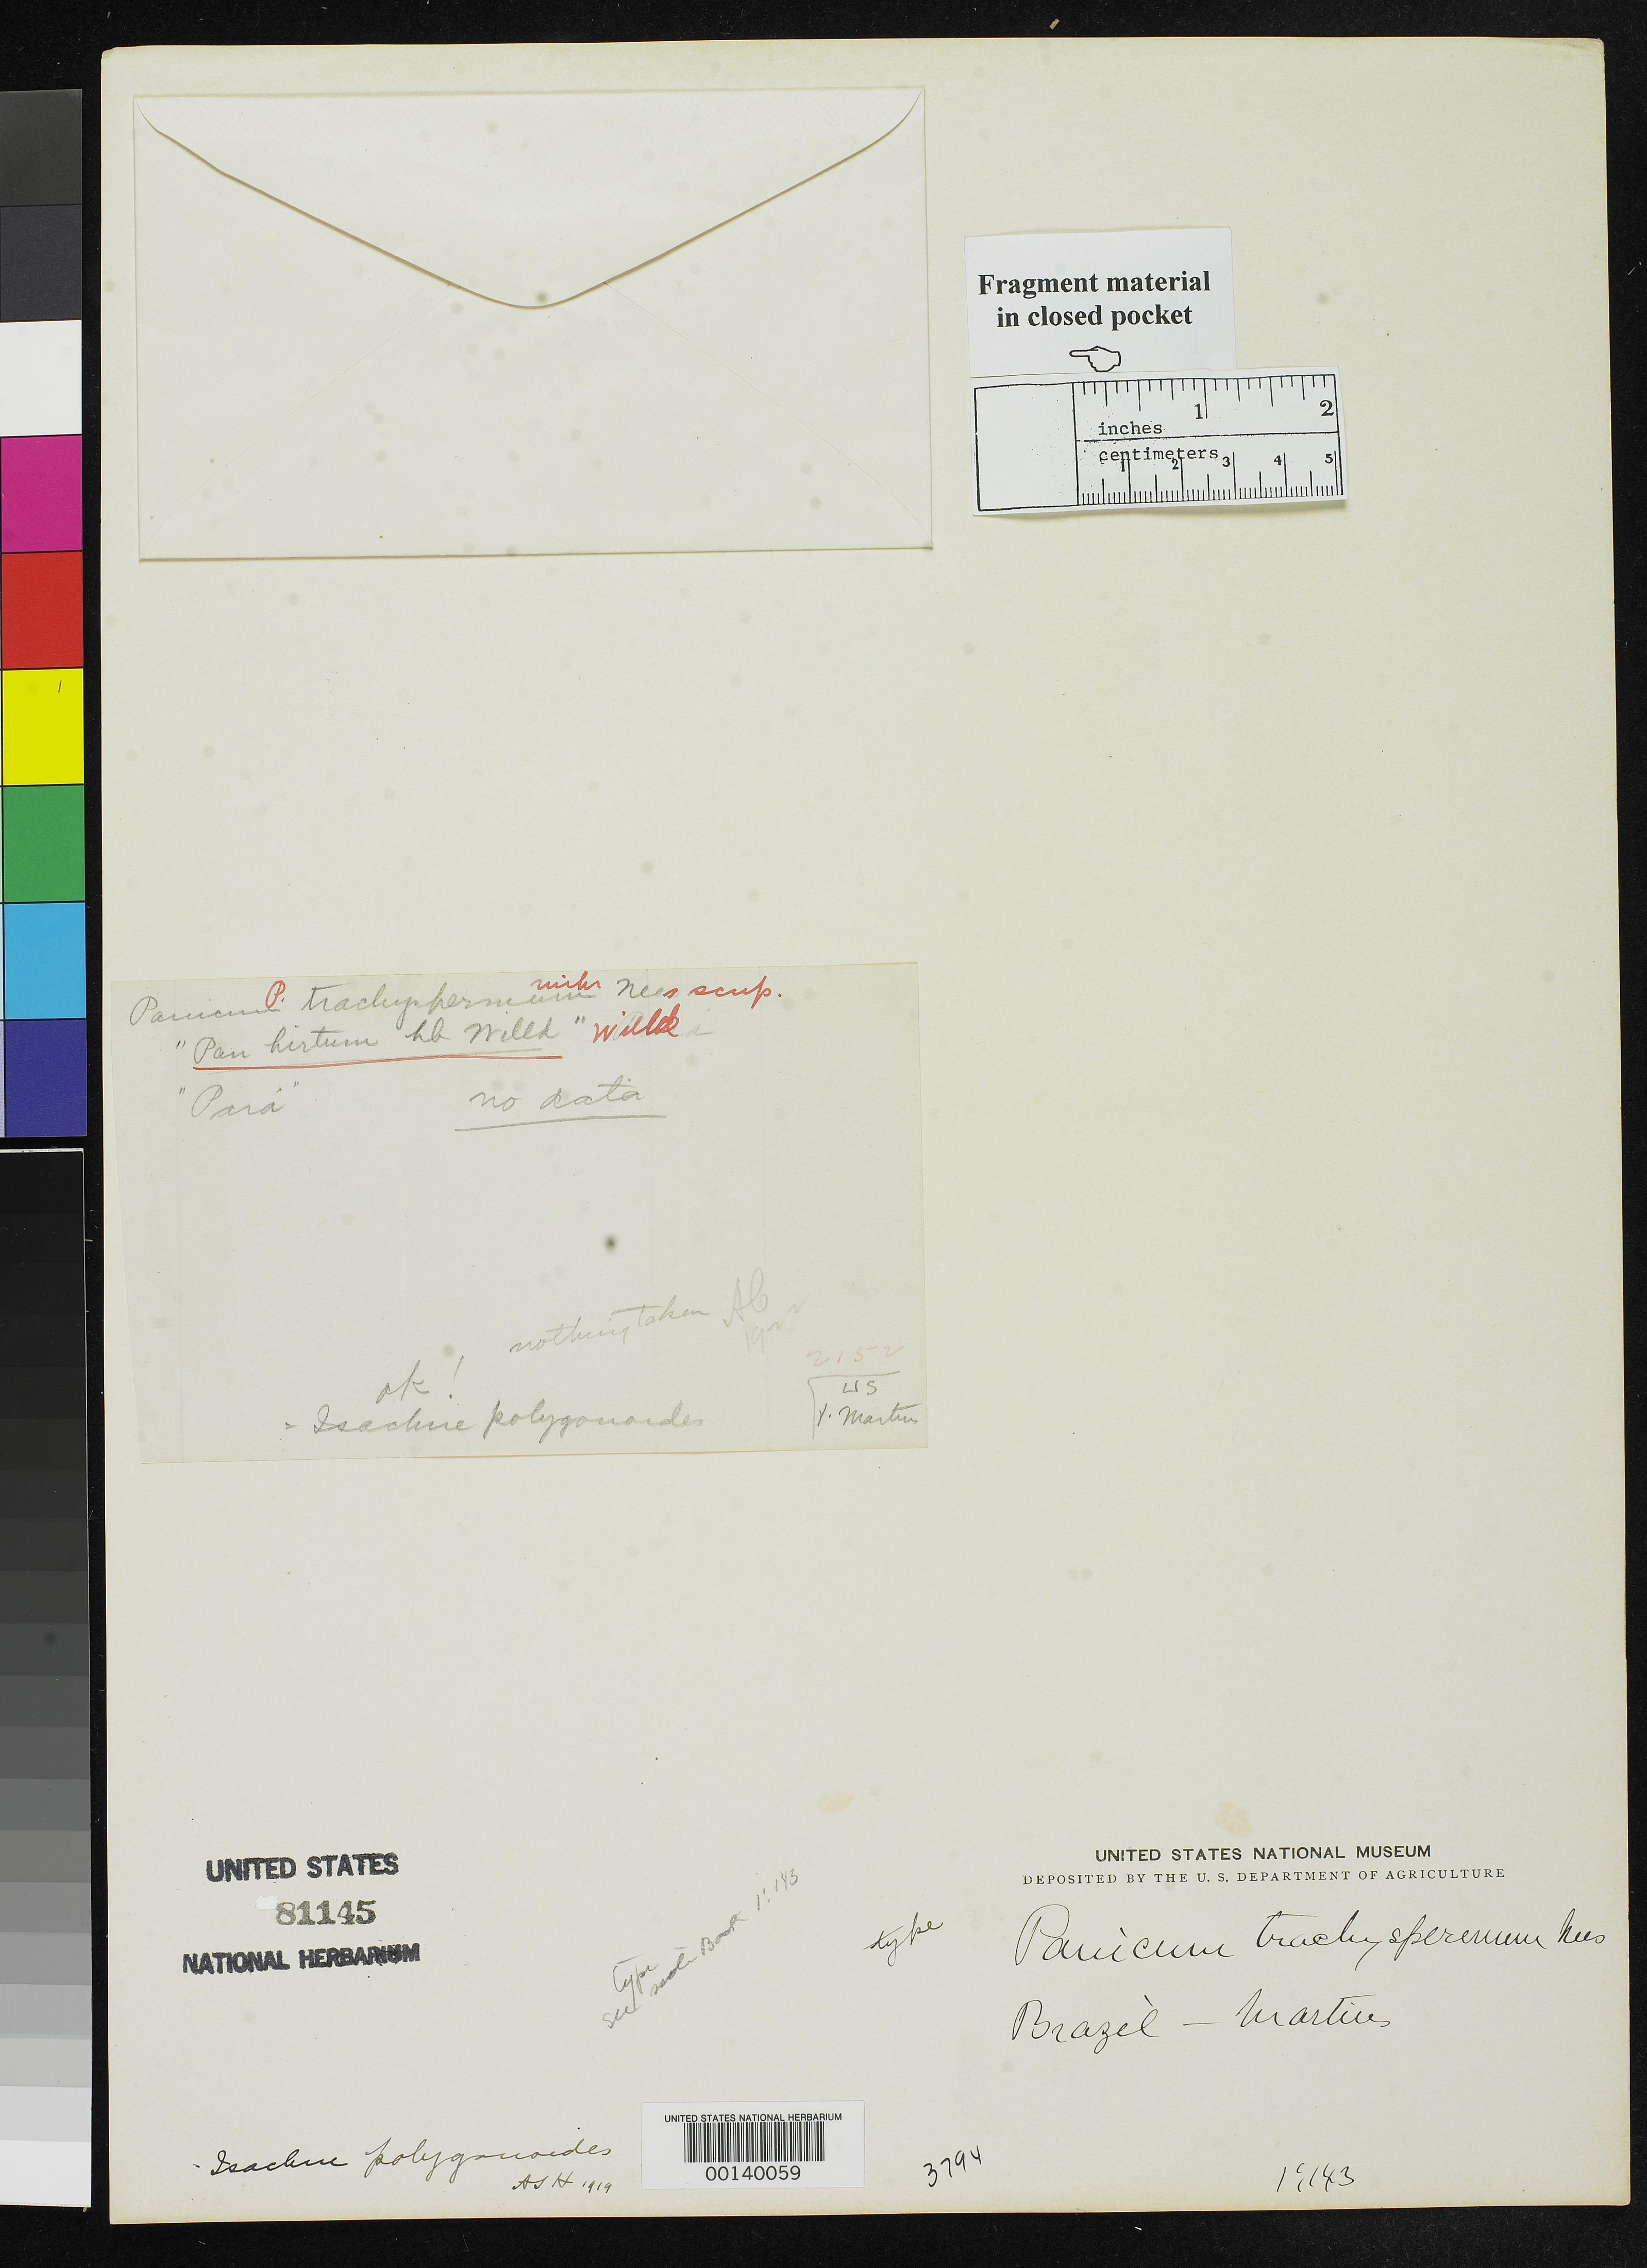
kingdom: Plantae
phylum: Tracheophyta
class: Liliopsida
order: Poales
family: Poaceae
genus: Panicum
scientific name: Panicum trachyspermum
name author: Nees in Mart.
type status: Type Fragment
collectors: C. F. Martius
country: Brazil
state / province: Pará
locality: Near Belem (Para).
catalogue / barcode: US 81145